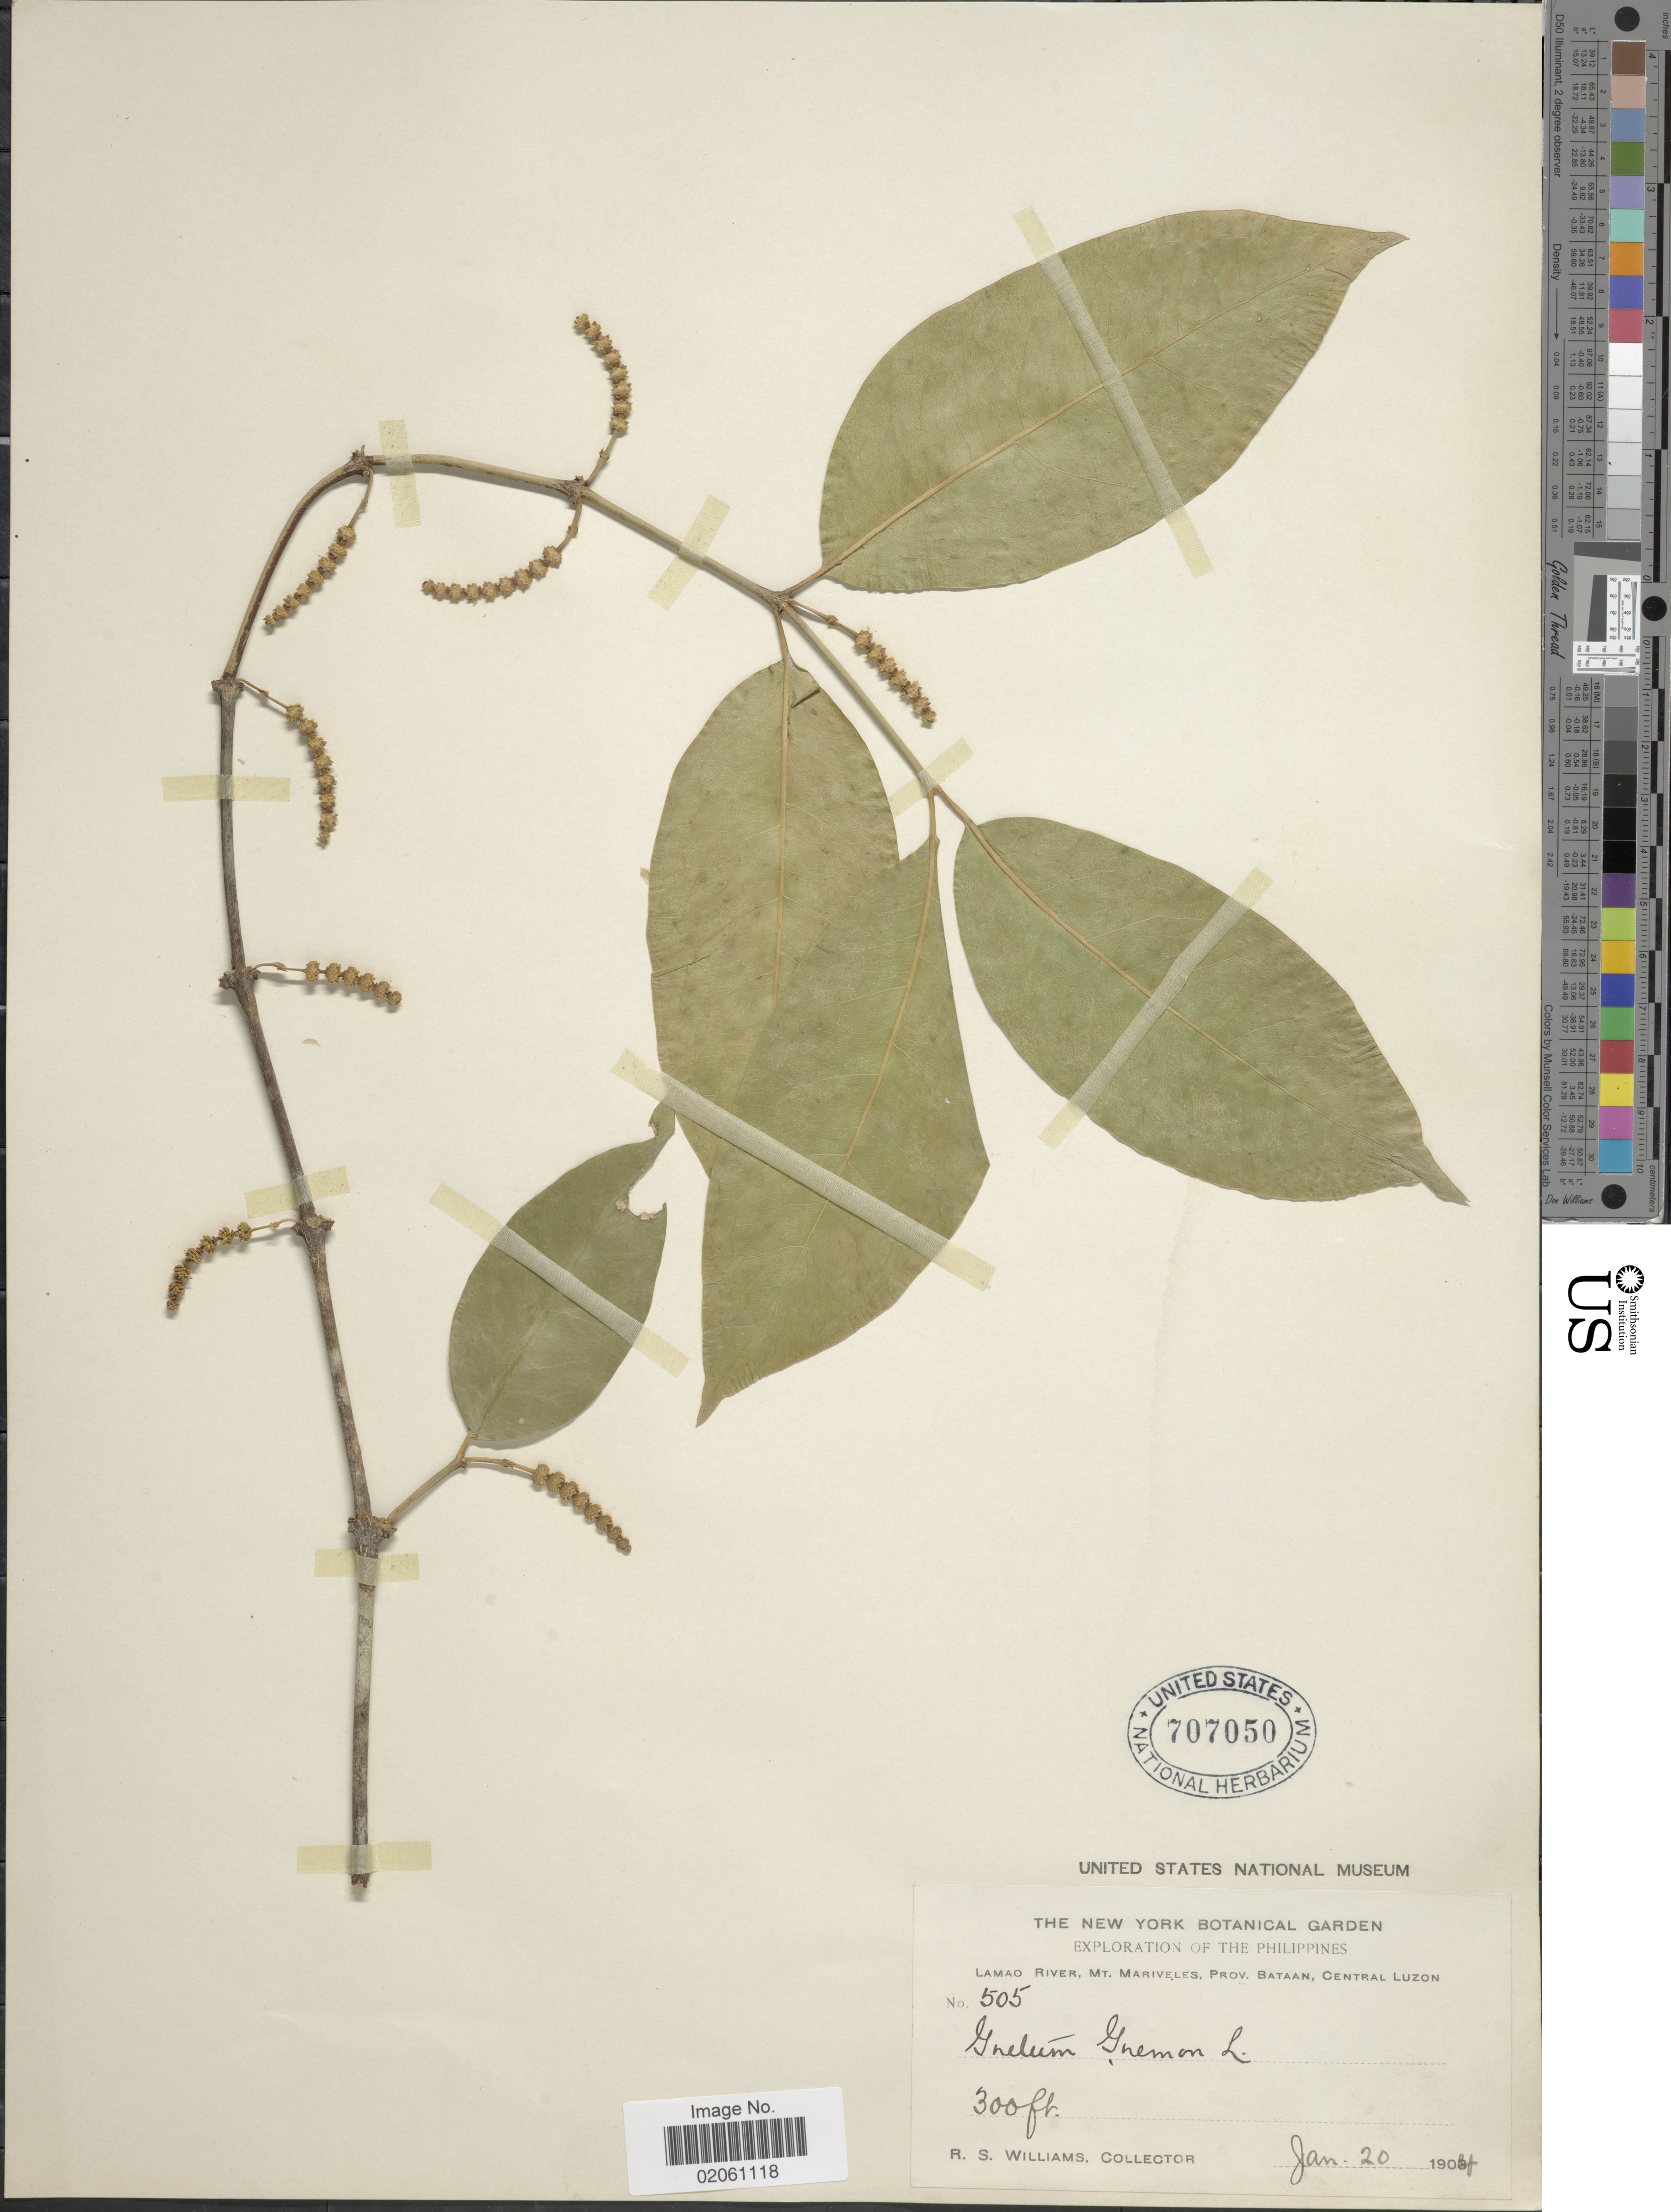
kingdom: Plantae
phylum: Tracheophyta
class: Gnetopsida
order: Gnetales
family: Gnetaceae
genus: Gnetum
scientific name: Gnetum gnemon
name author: L.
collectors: R. S. Williams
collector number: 505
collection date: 1904-01-20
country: Philippines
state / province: Central Luzon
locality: Lamao River, Mt. Mariveles, Prov. Bataan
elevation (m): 91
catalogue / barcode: US 707050